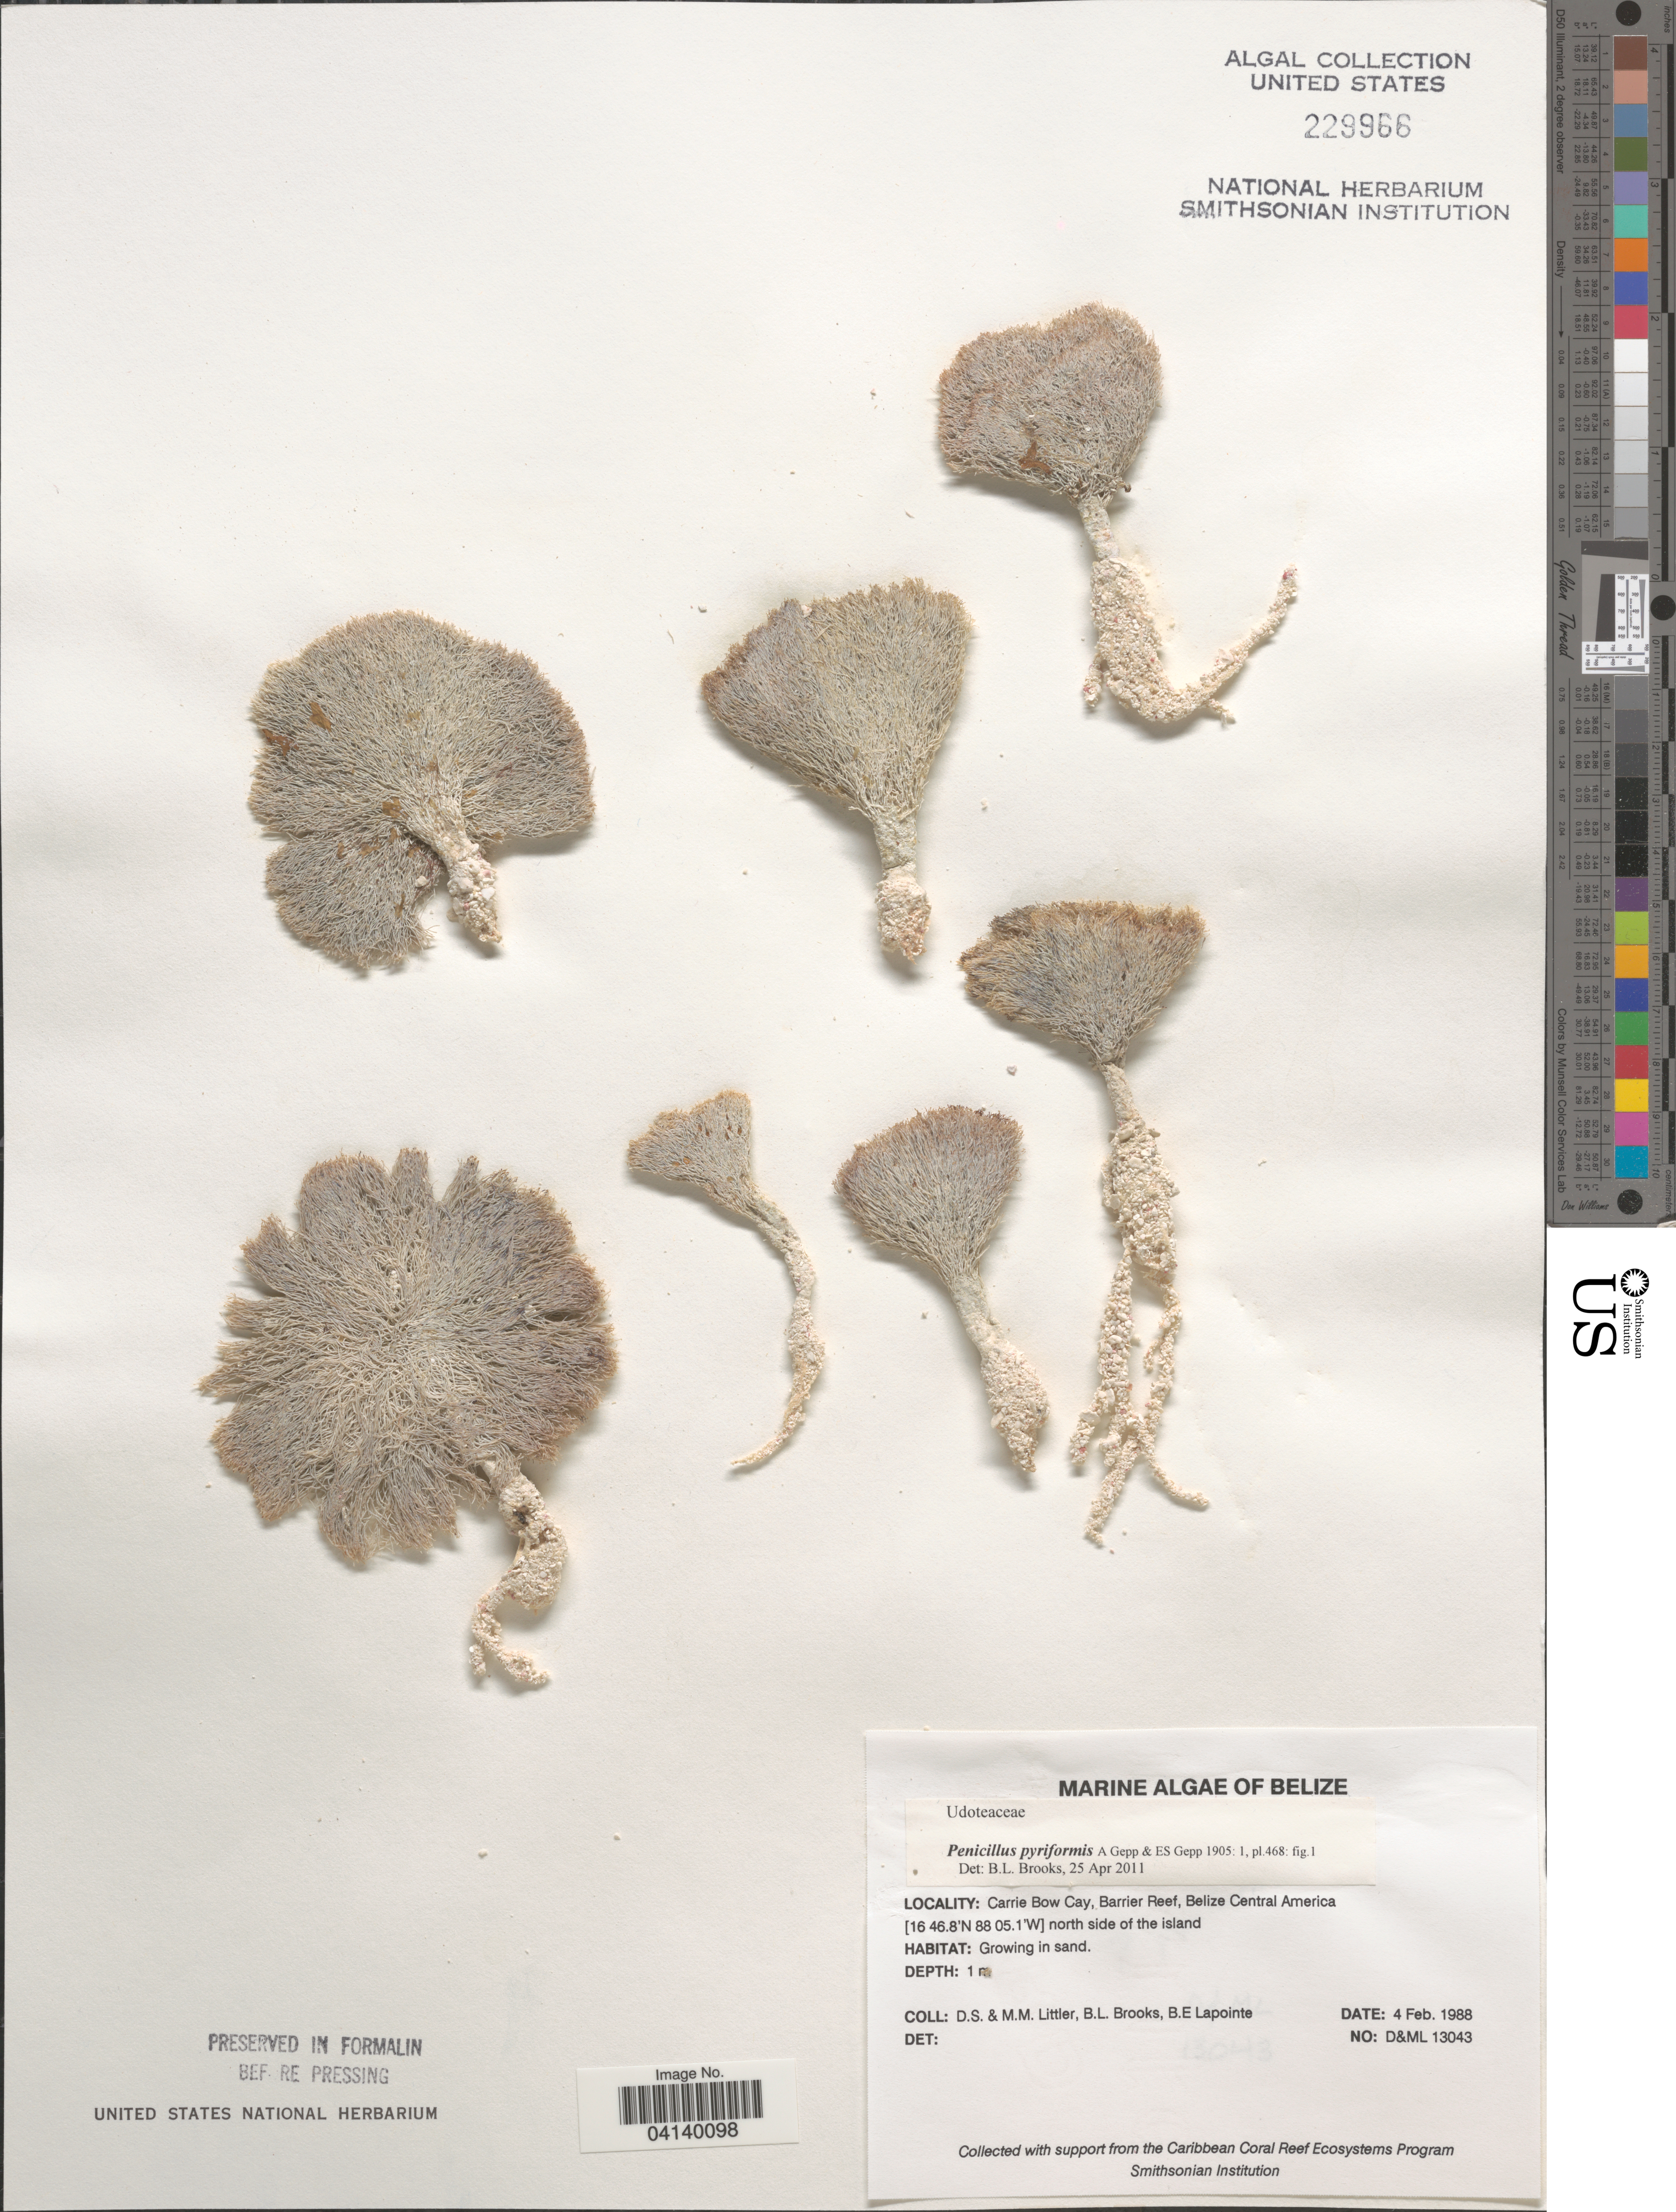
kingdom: Plantae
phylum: Chlorophyta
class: Ulvophyceae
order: Bryopsidales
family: Udoteaceae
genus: Penicillus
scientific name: Penicillus pyriformis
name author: A. Gepp & E. Gepp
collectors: D. S. Littler, B. Brooks & B. Lapointe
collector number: D&ML13043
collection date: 1988-02-04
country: Belize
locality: Carrie Bow Cay, Barrier Reef, north side of the island.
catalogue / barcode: US 229966